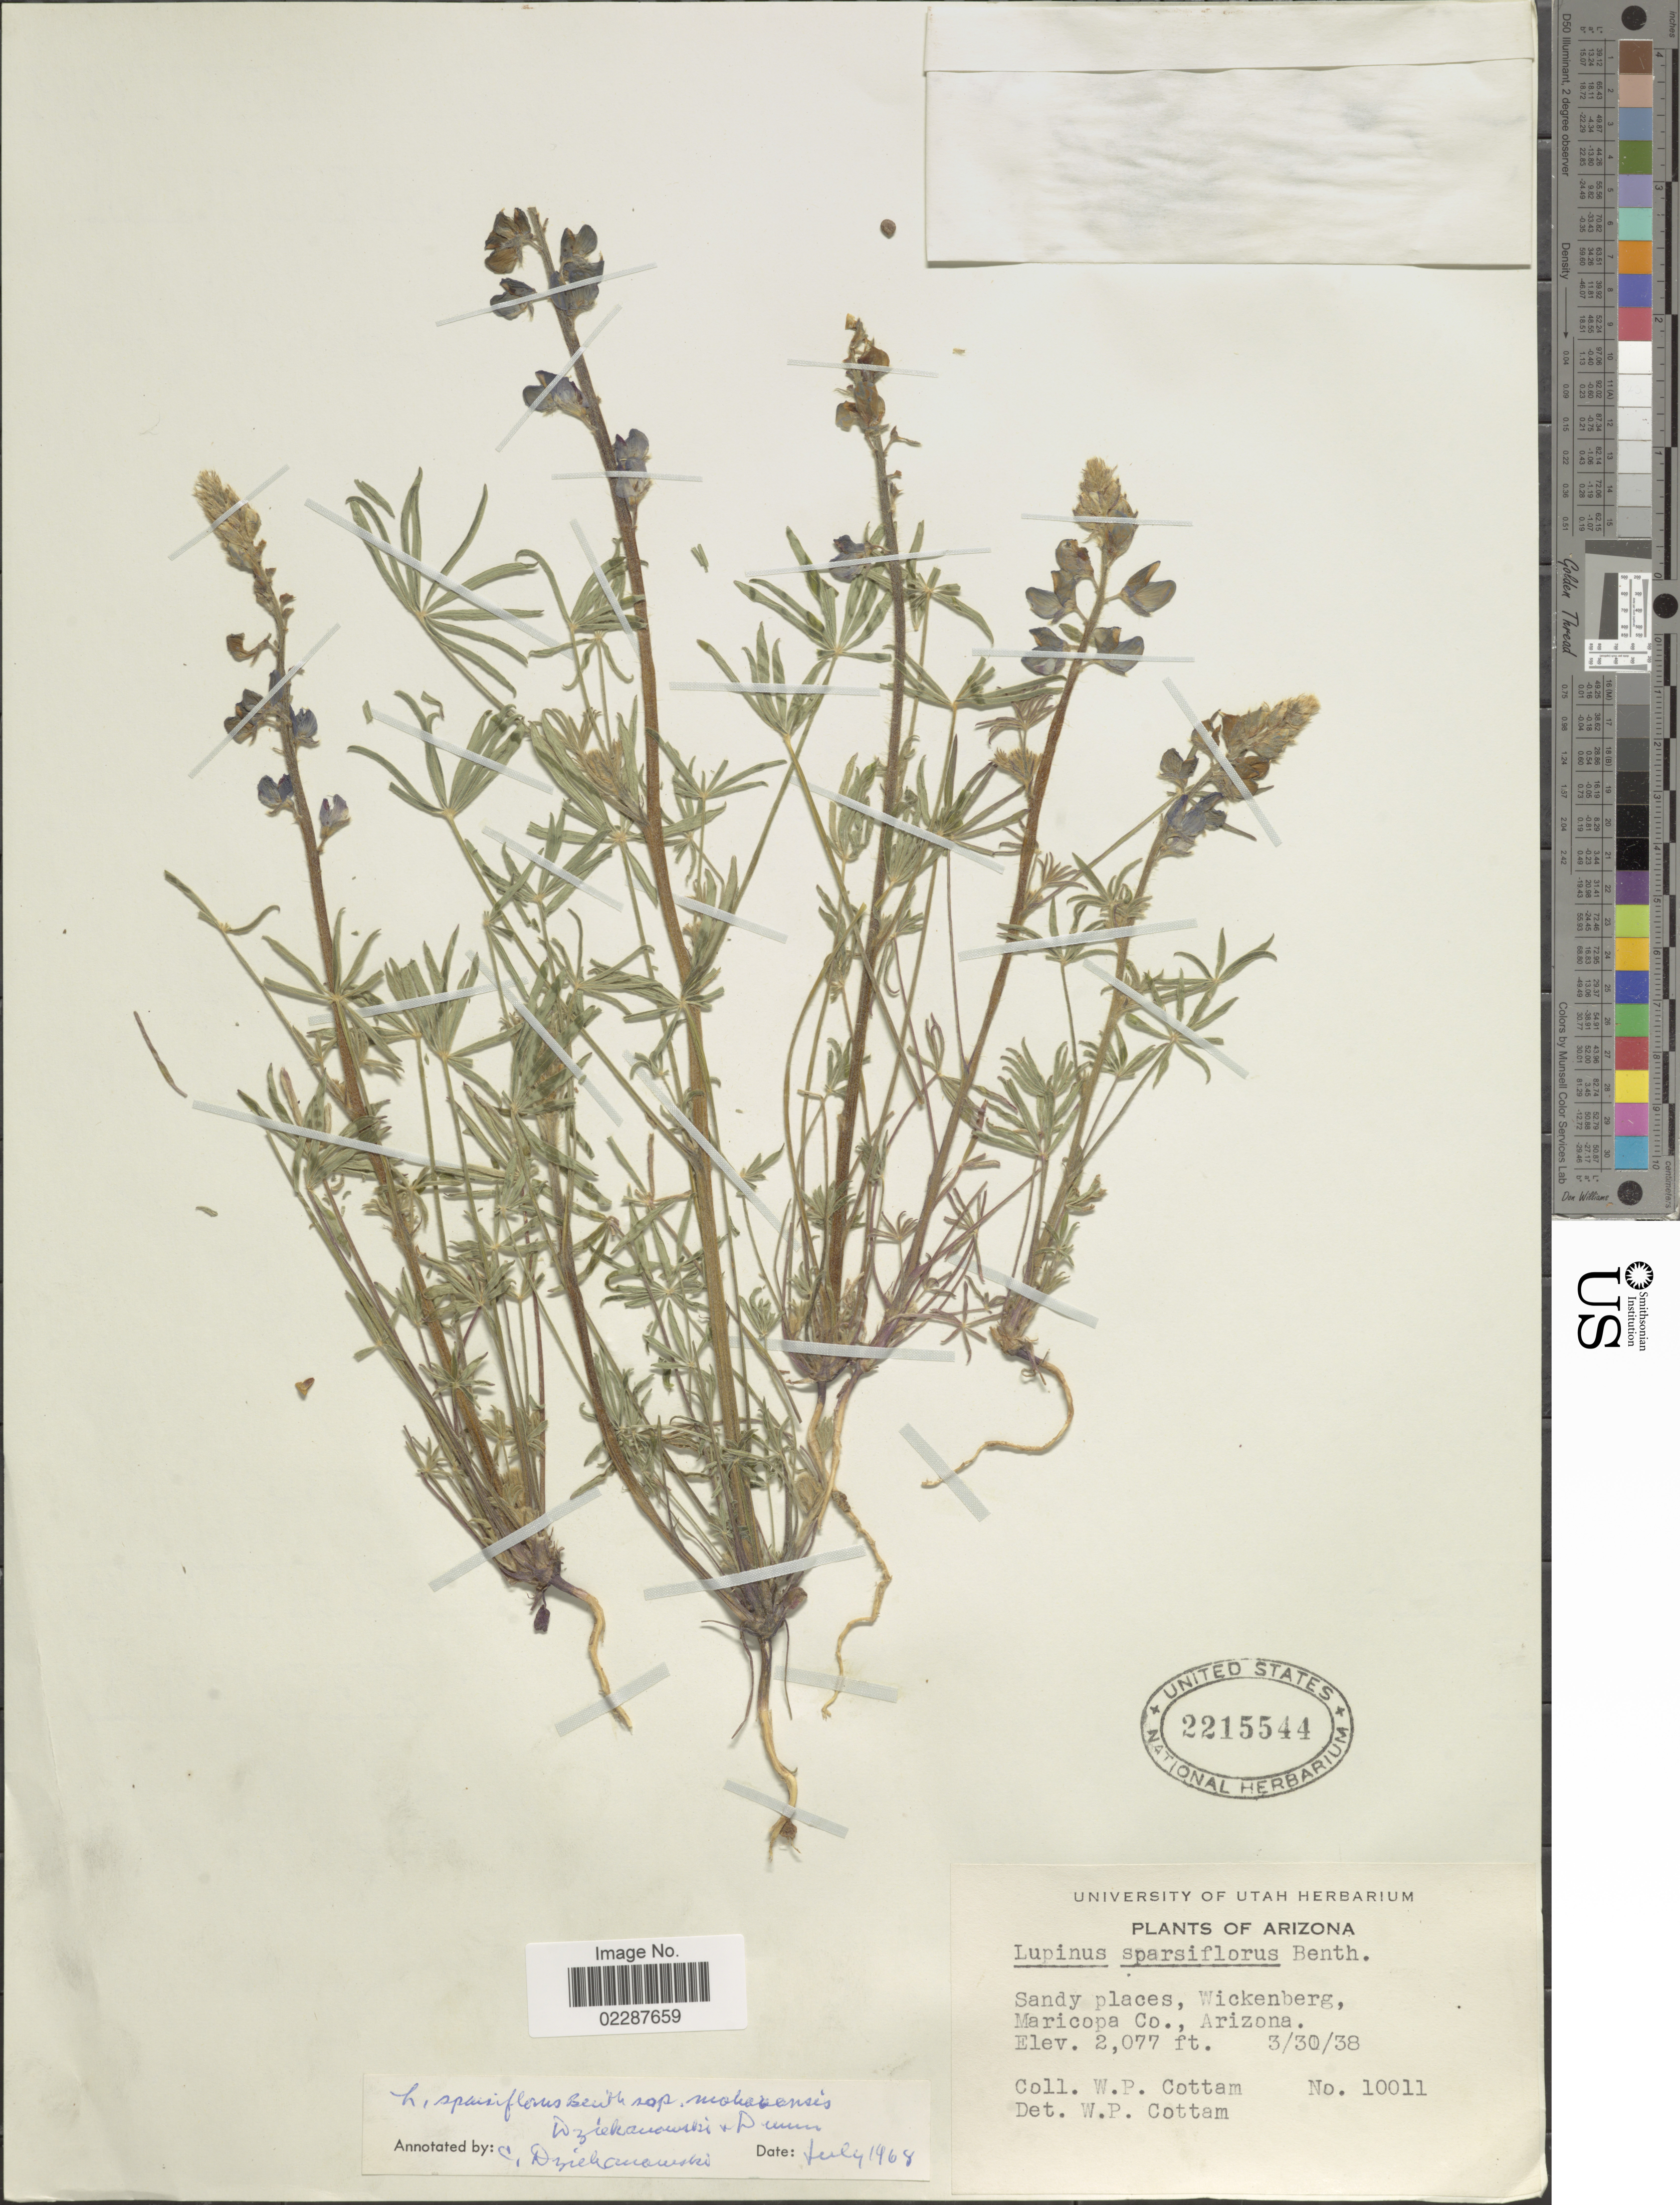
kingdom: Plantae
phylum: Tracheophyta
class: Magnoliopsida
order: Fabales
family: Fabaceae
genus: Lupinus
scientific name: Lupinus sparsiflorus subsp. mohavensis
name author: Dziekanowski & D.B. Dunn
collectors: W. Cottam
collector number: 10011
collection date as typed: Transcribed d/m/y: 30/3/38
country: United States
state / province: Arizona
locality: Sandy places, Wickenburg, Maricopa Co.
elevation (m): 633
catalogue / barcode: US 2215544